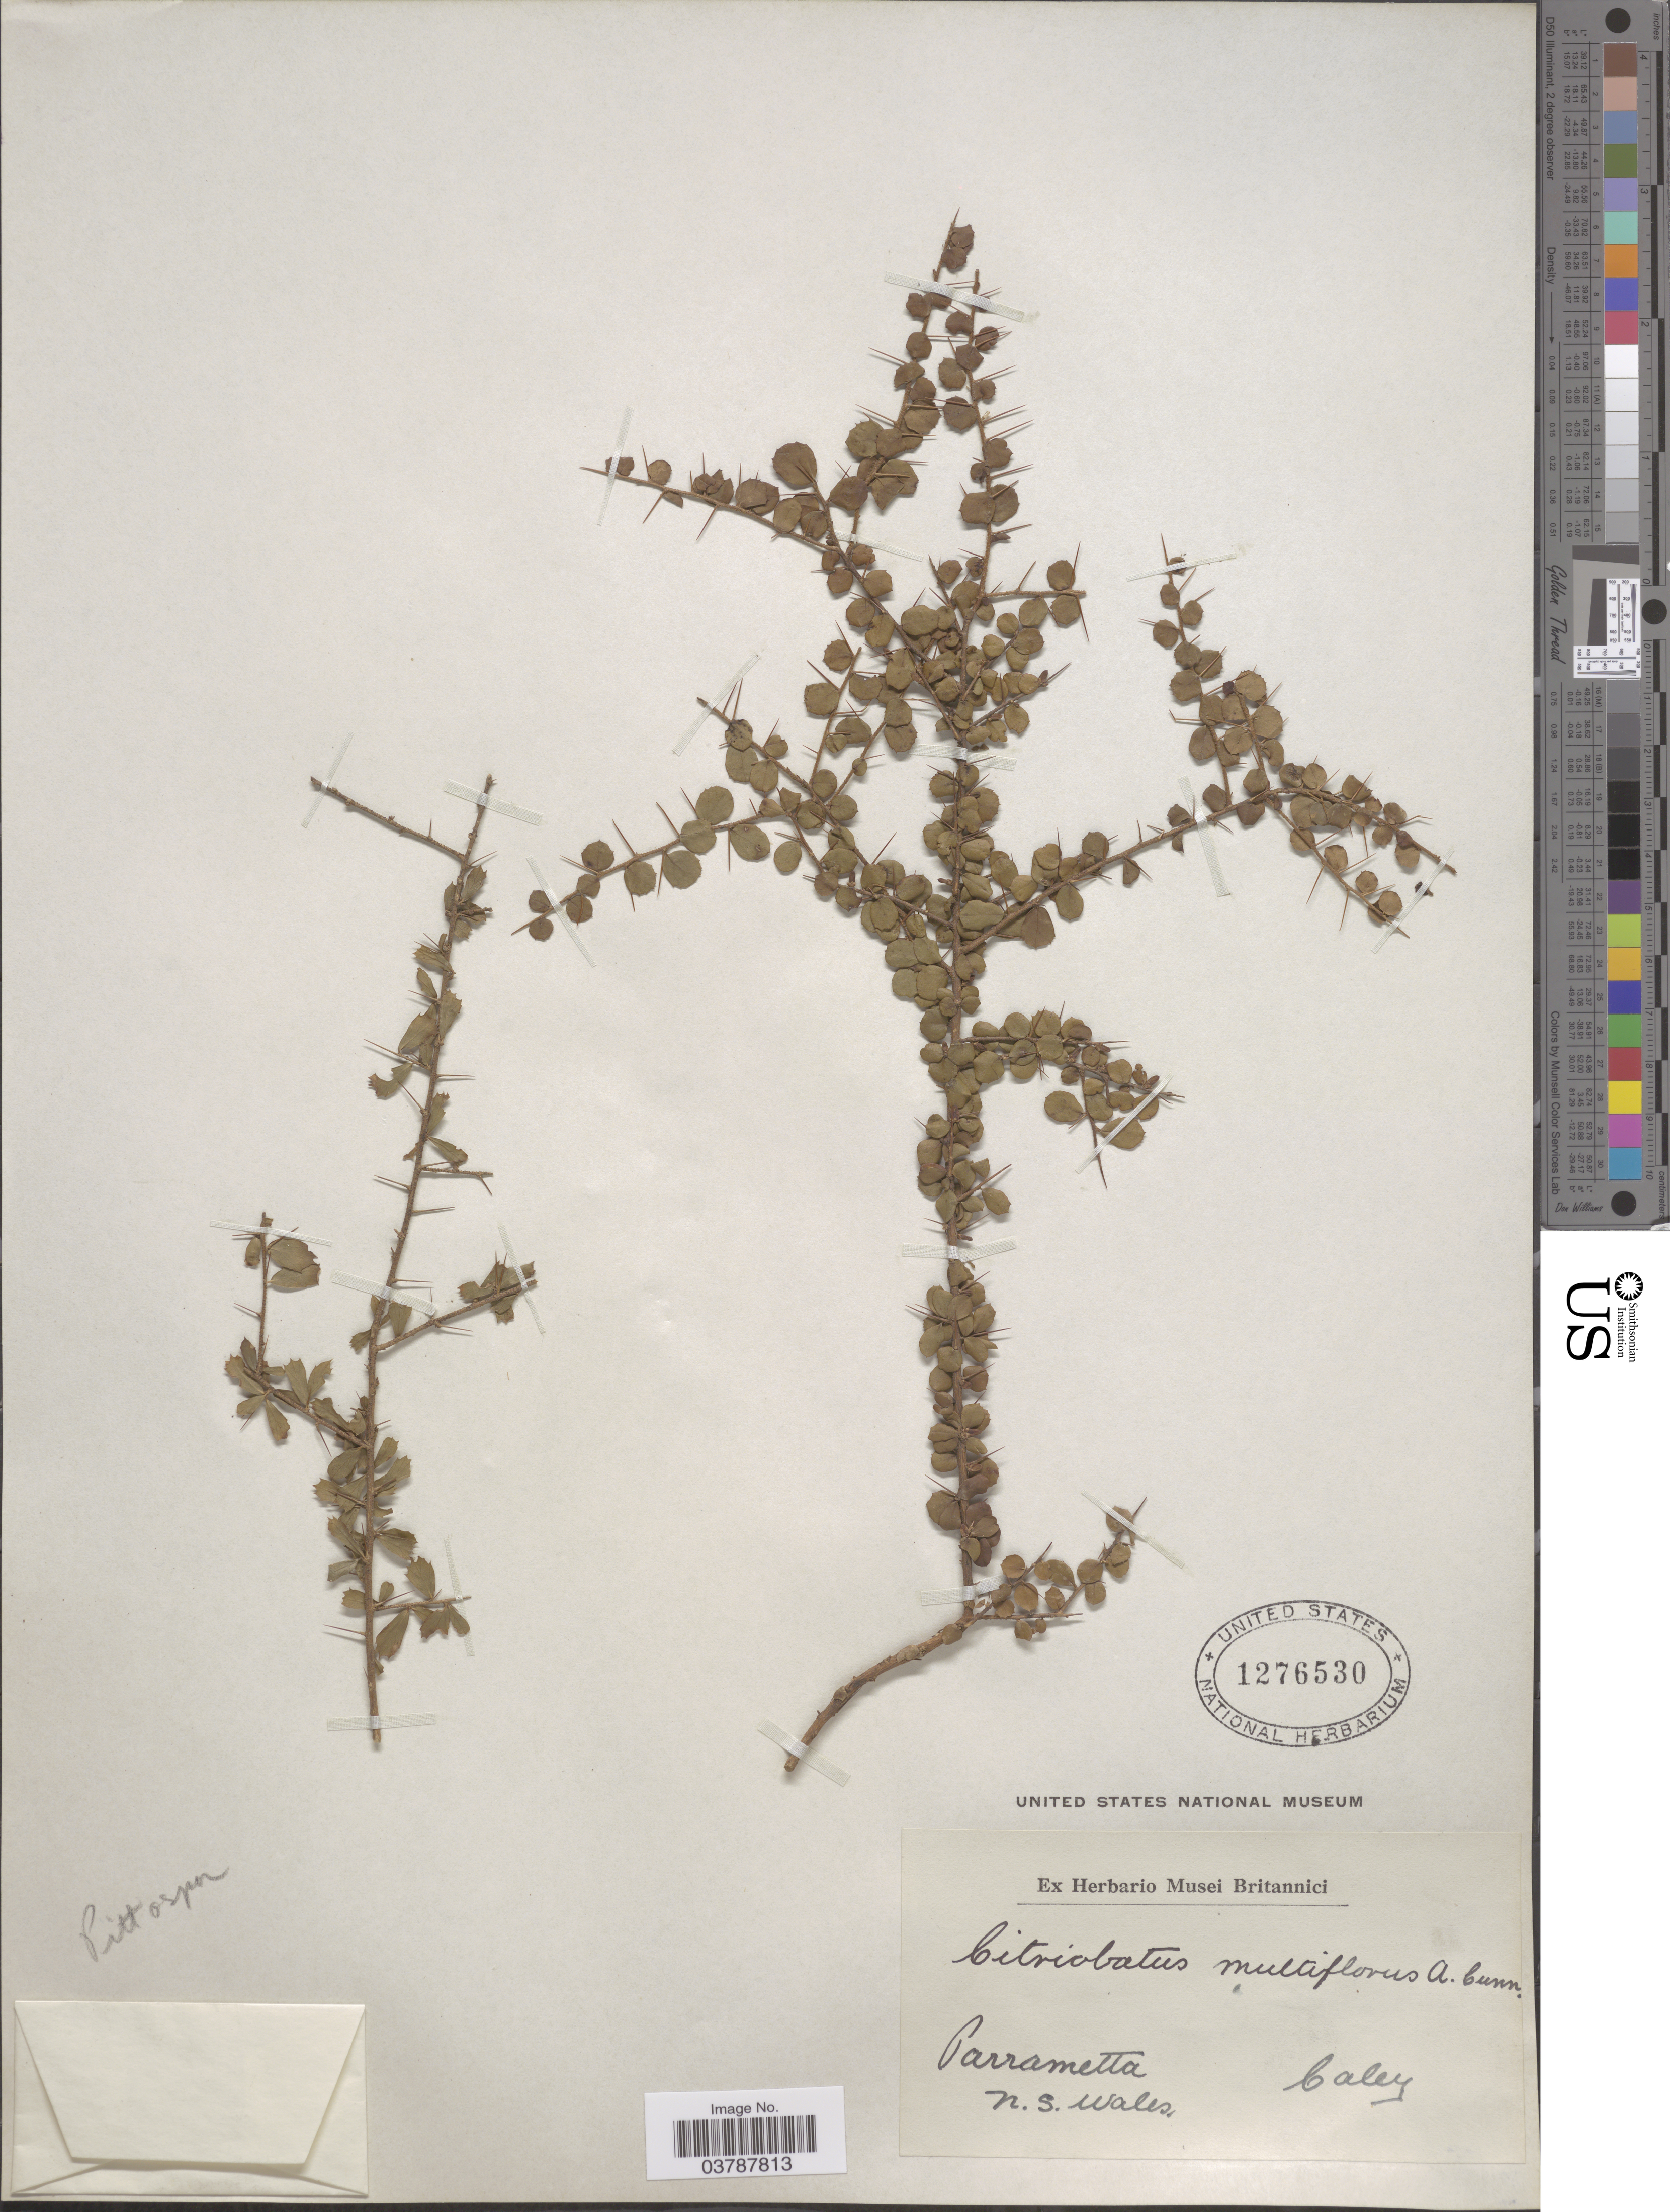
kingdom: Plantae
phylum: Tracheophyta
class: Magnoliopsida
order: Apiales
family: Pittosporaceae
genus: Pittosporum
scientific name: Pittosporum multiflorum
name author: (A. Cunn. ex Benth.) L.W. Cayzer et al.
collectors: -. Caley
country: Australia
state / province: New South Wales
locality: Parrametta.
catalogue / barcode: US 1276530